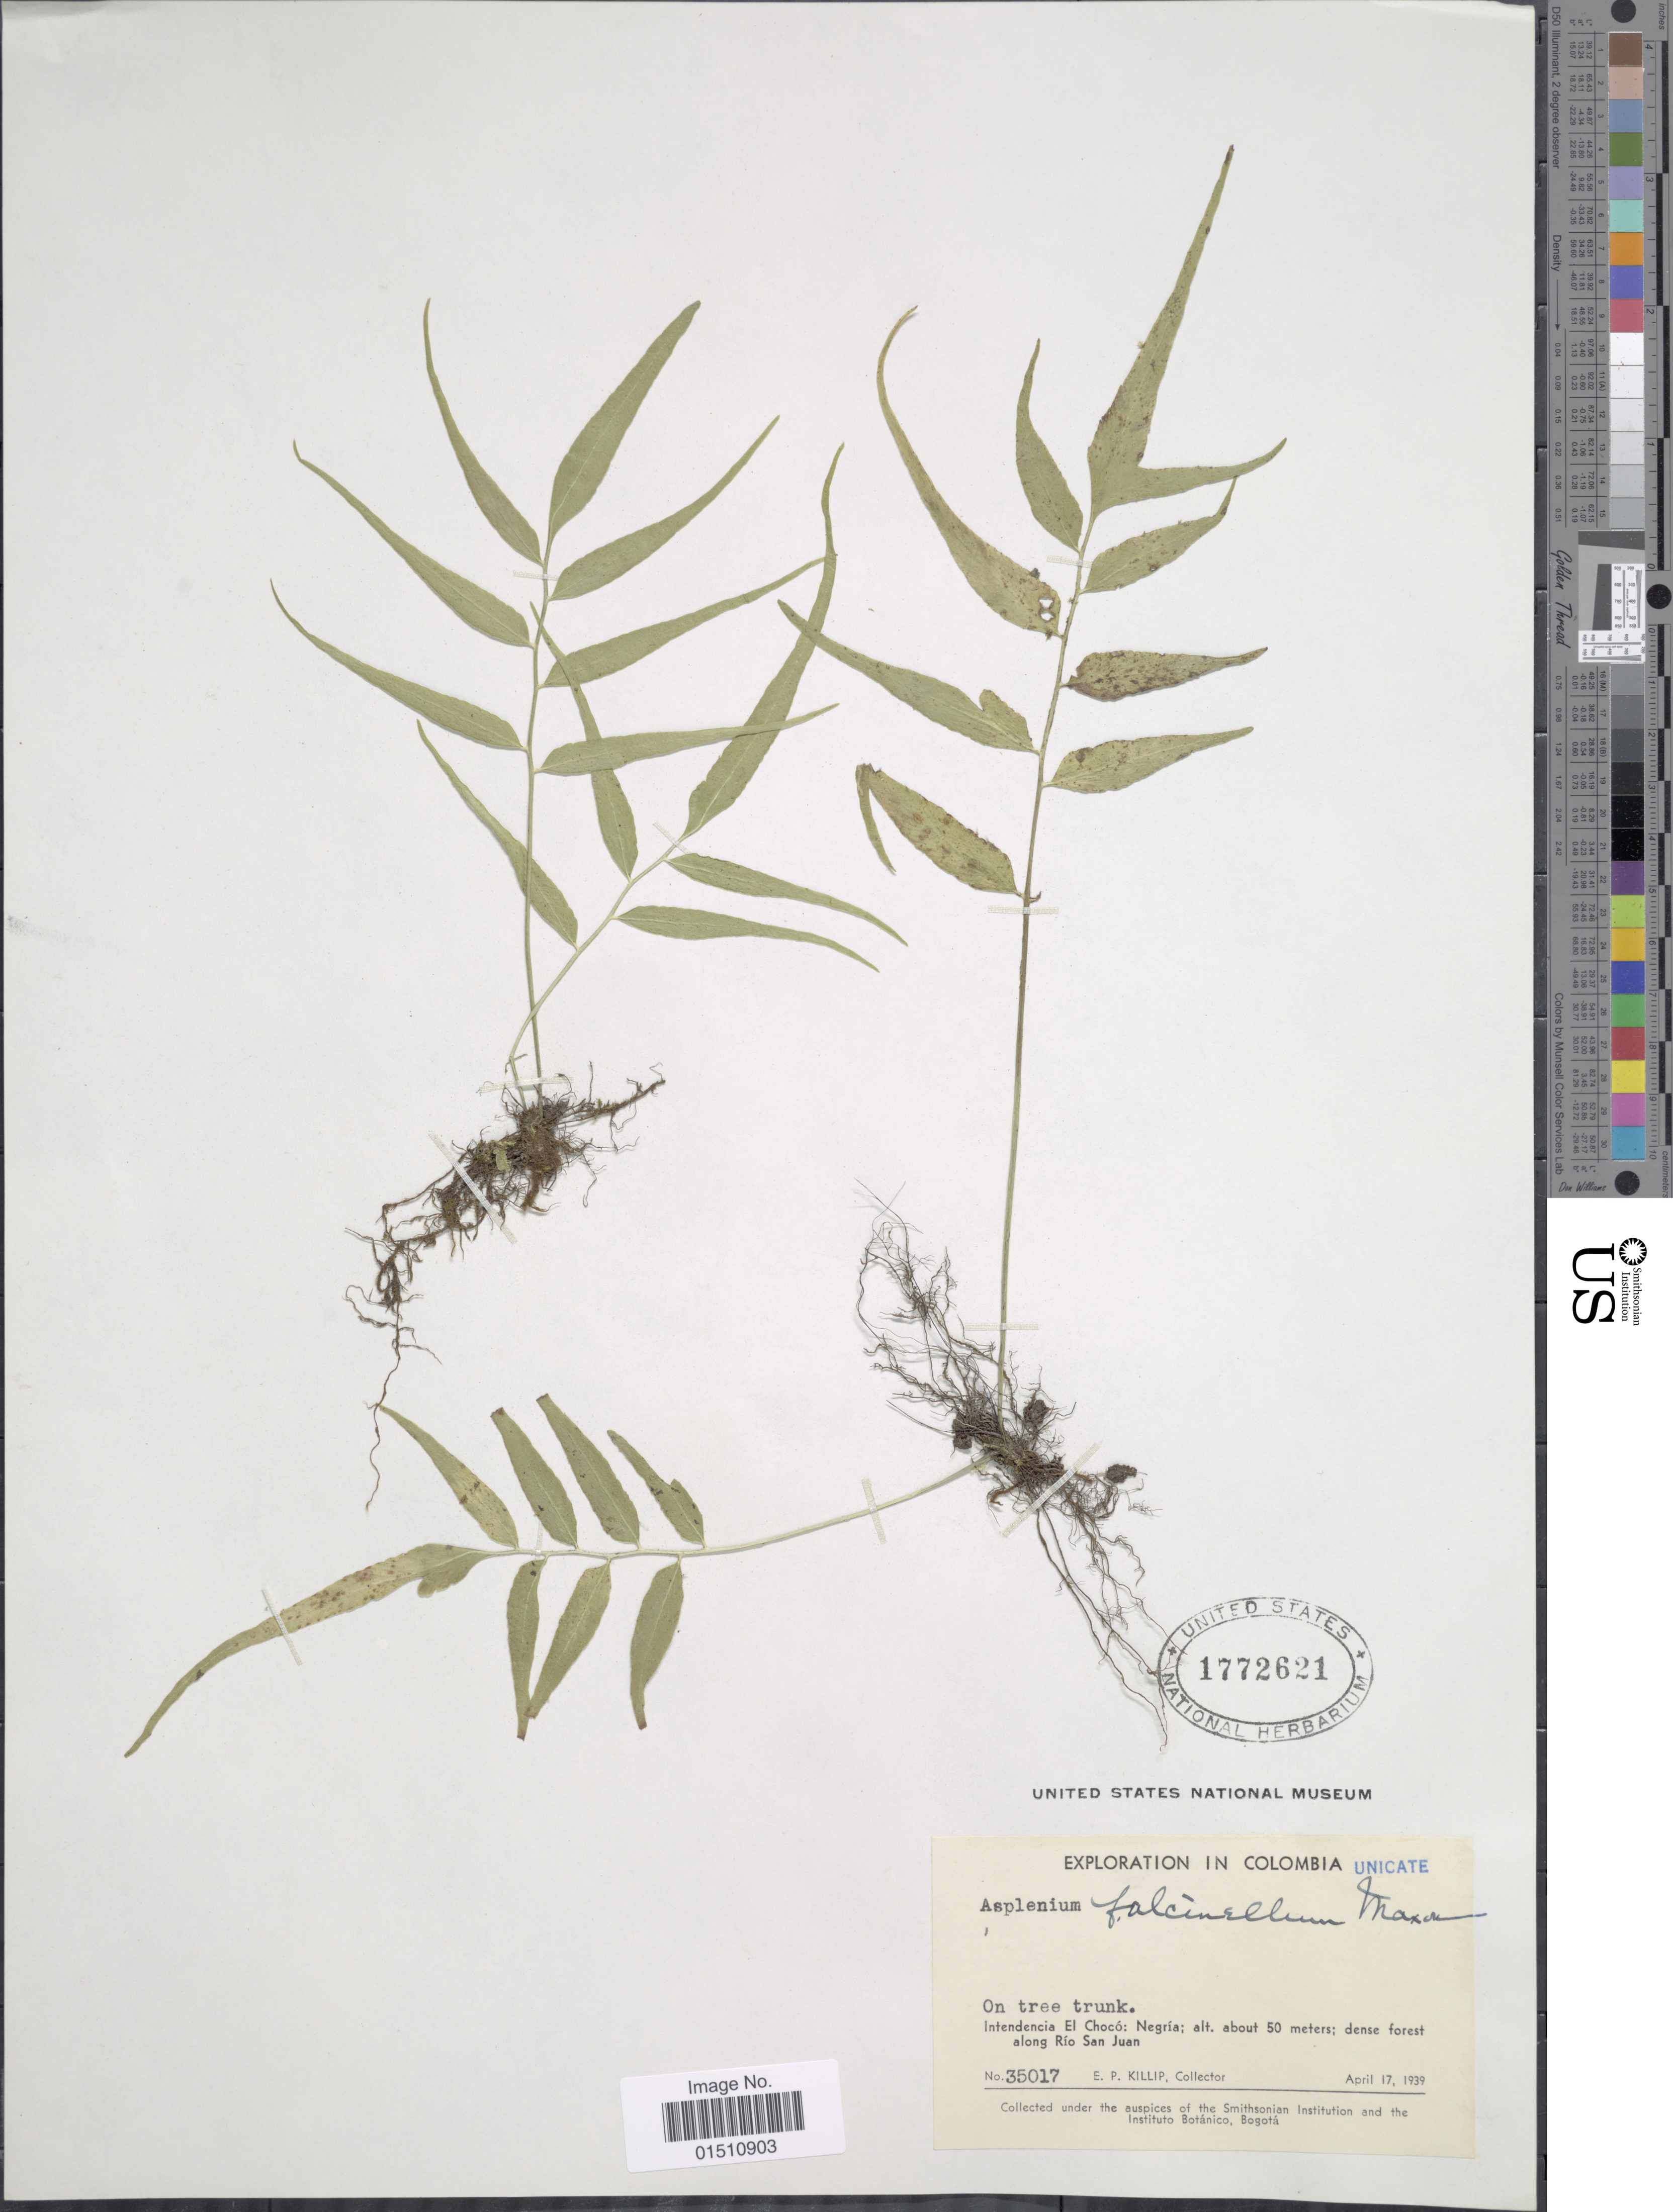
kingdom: Plantae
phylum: Tracheophyta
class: Polypodiopsida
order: Polypodiales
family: Aspleniaceae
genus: Asplenium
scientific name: Asplenium falcinellum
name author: Maxon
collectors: E. P. Killip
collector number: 35017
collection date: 1939-04-17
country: Colombia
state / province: Chocó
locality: Colombia, Intendica El Chocó: Negria, dense forest along Rio San Juan.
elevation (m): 50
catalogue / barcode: US 1772621